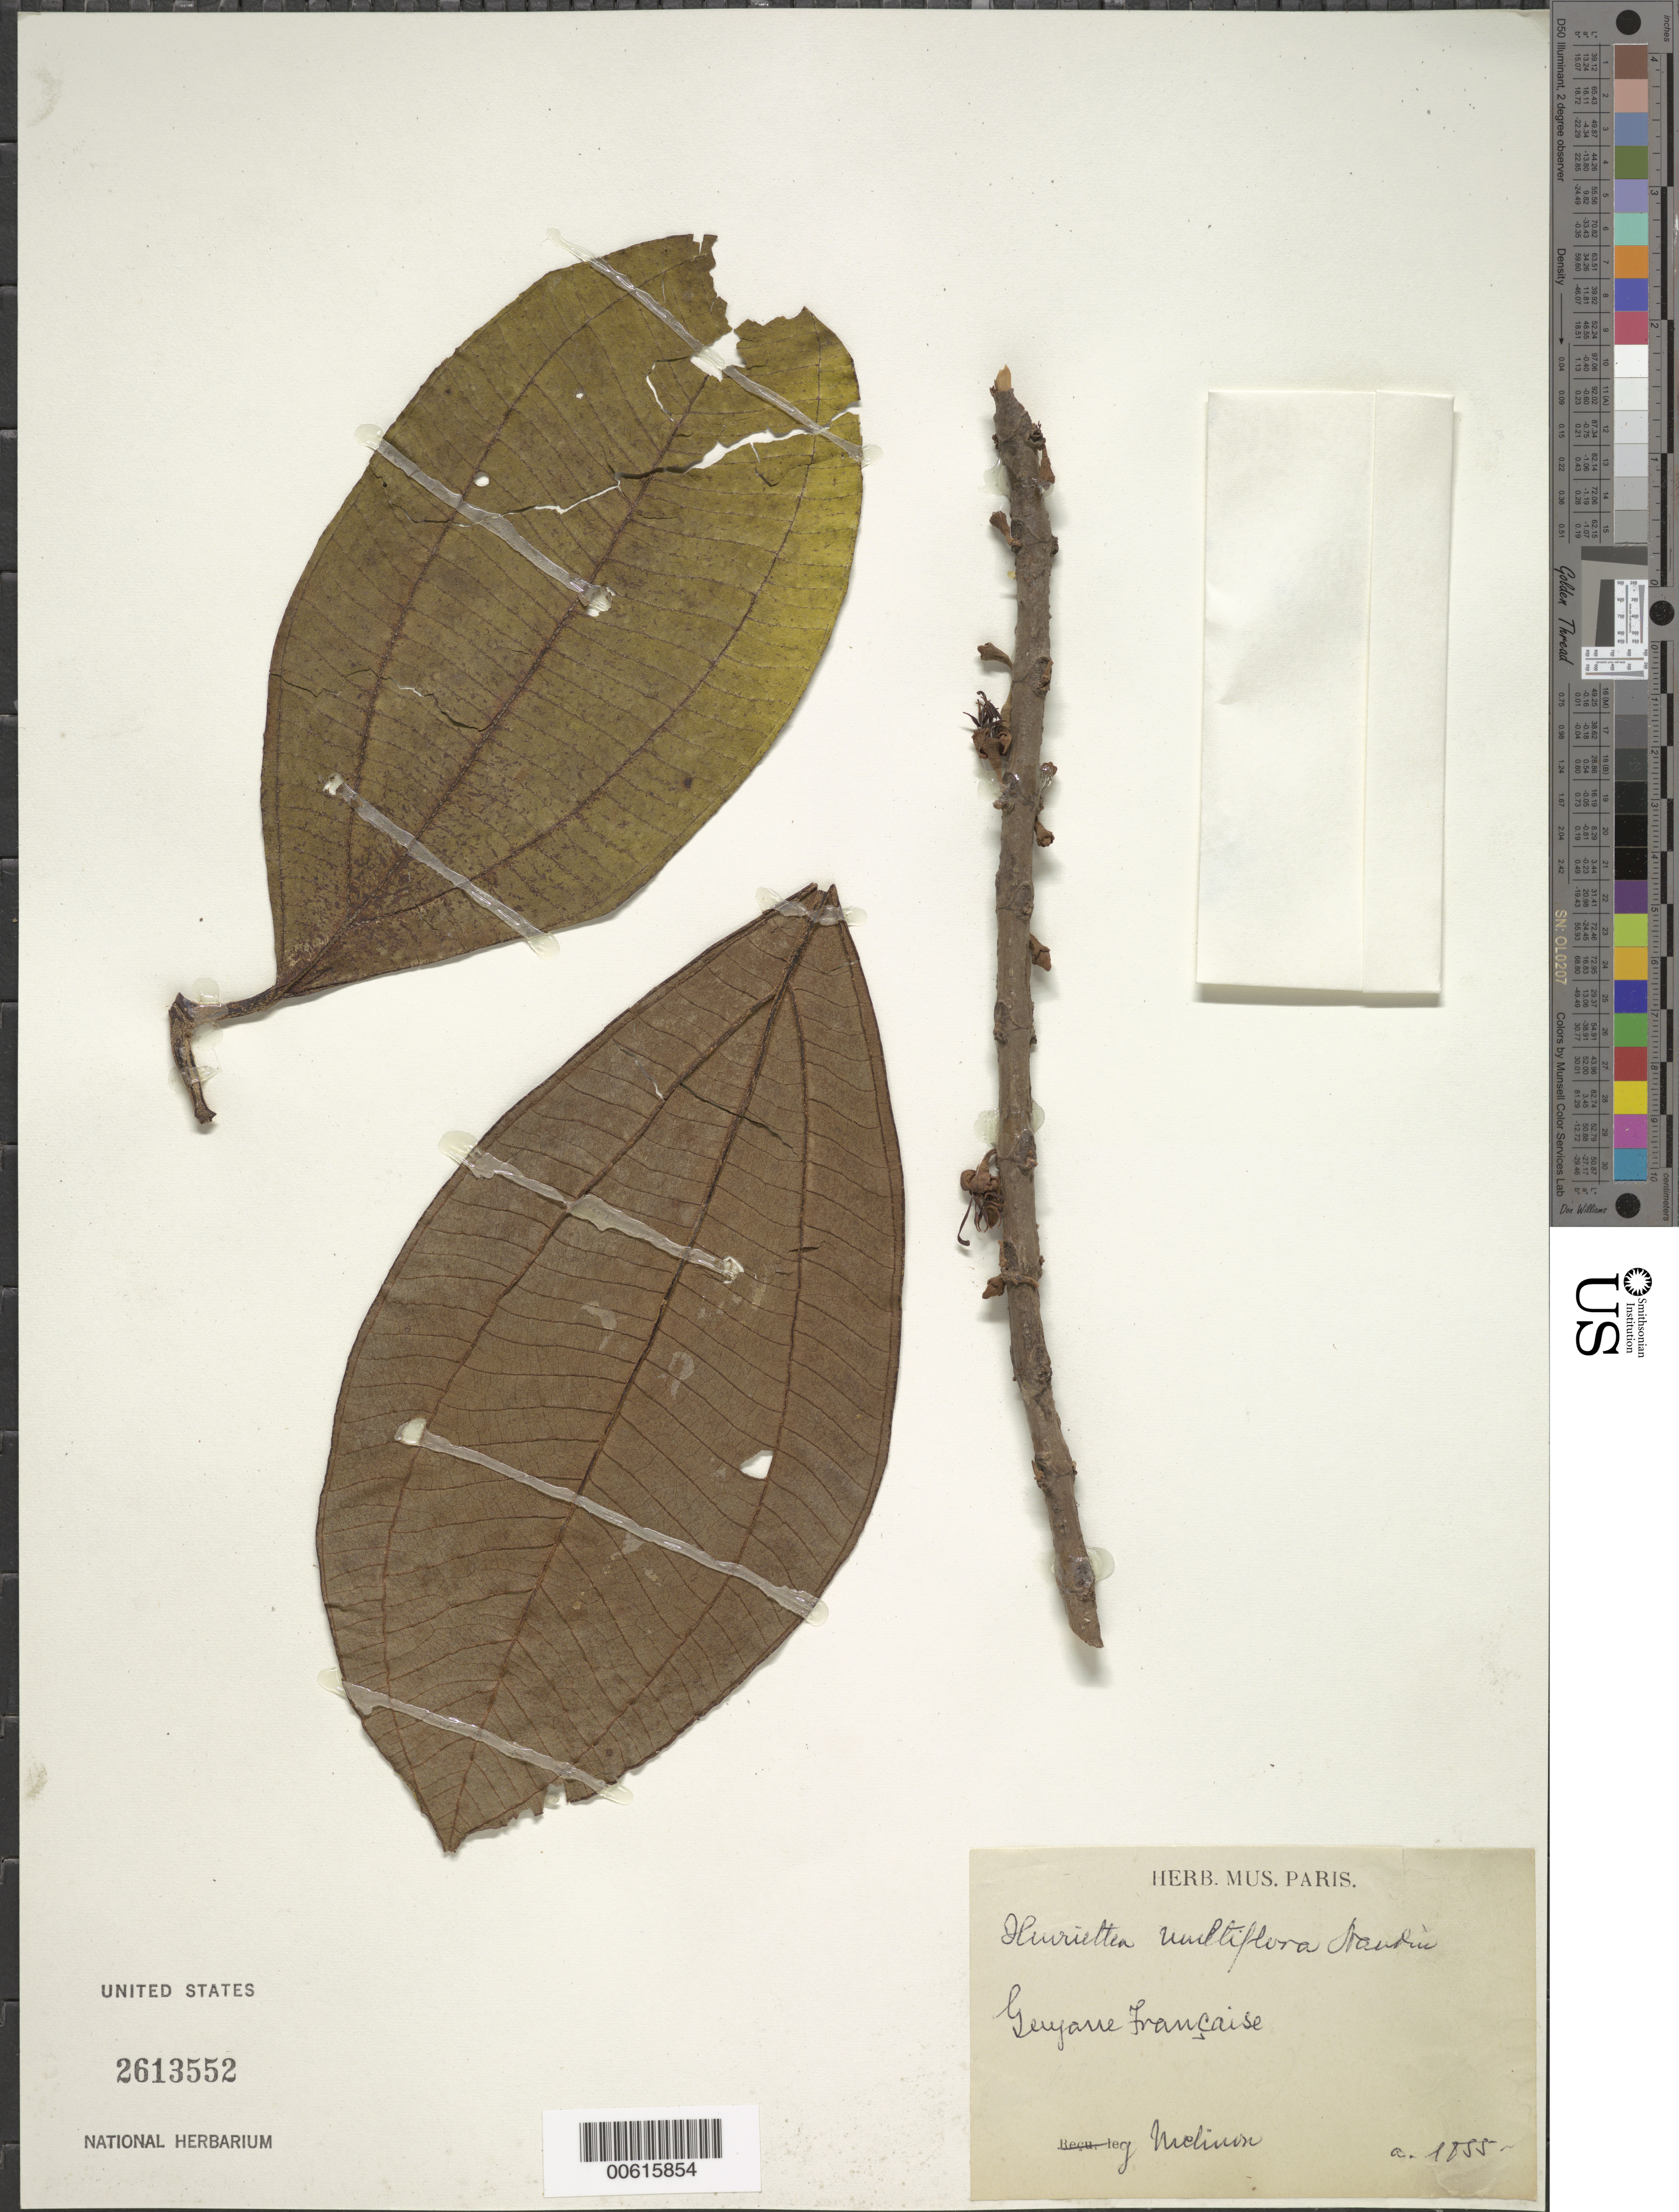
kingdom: Plantae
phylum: Tracheophyta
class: Magnoliopsida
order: Myrtales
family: Melastomataceae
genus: Henriettea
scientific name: Henriettea multiflora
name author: Naudin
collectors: E. Mélinon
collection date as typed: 1855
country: French Guiana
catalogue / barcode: US 2613552